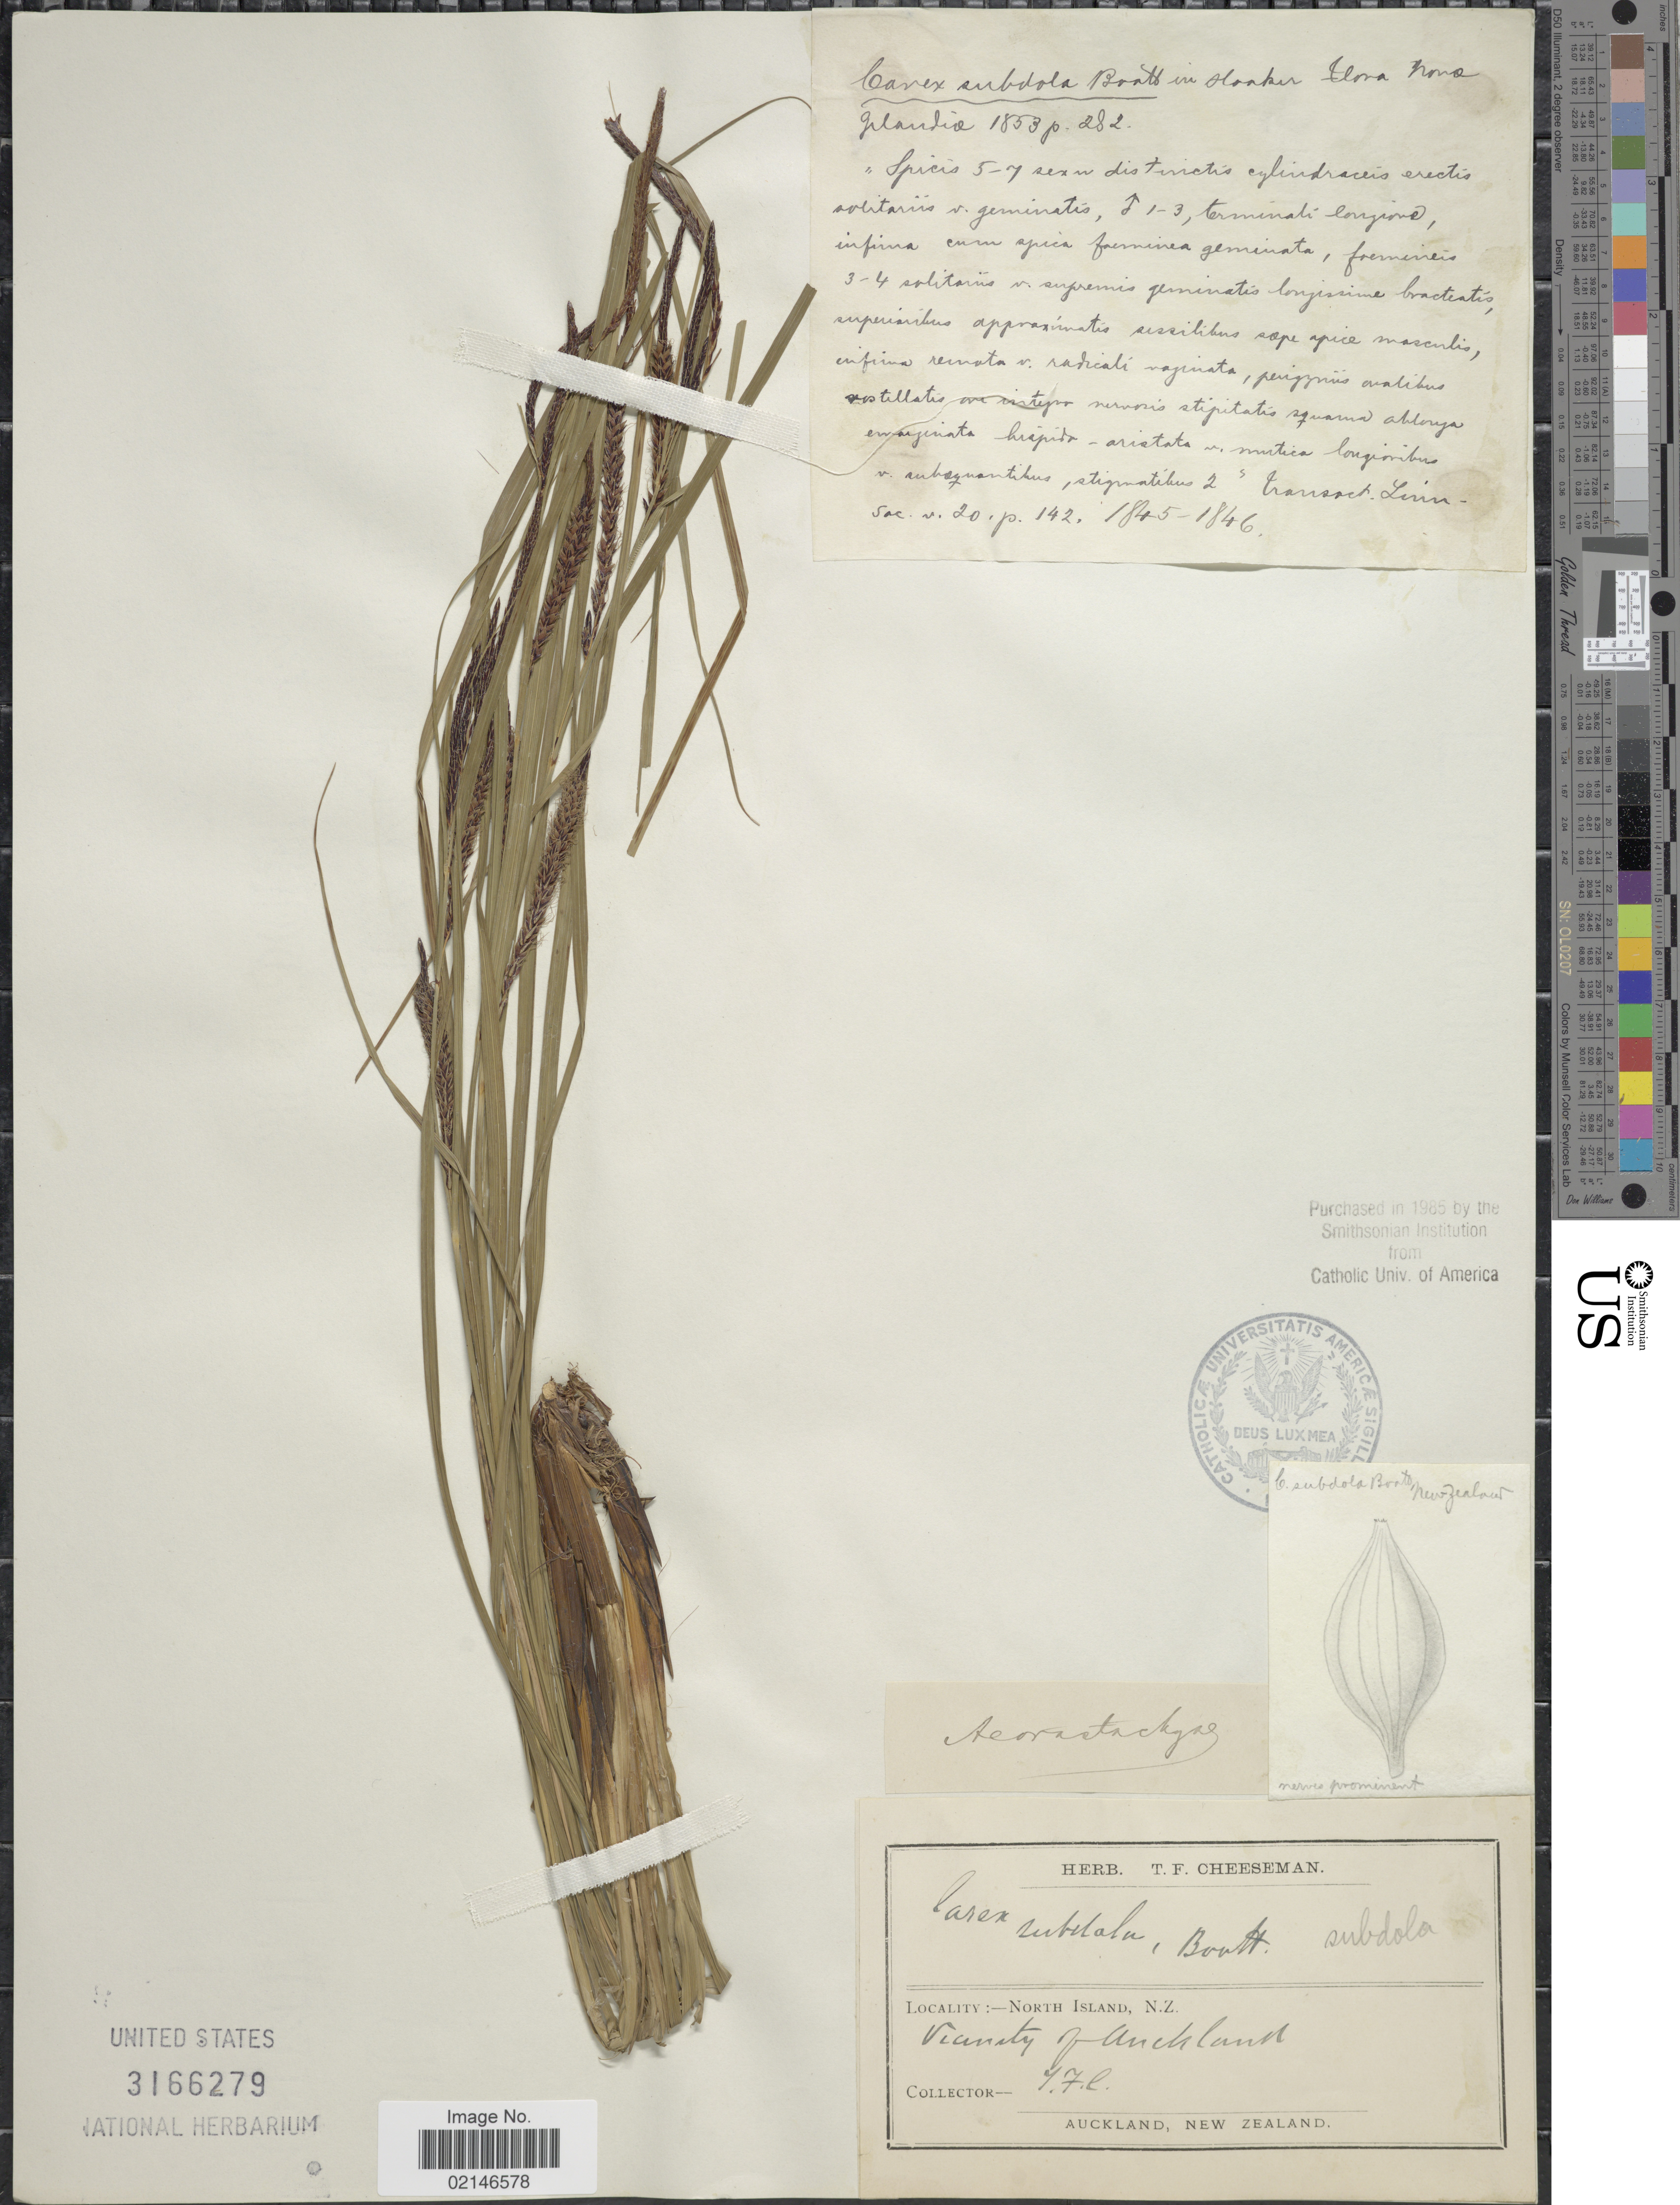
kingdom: Plantae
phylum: Tracheophyta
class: Liliopsida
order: Poales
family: Cyperaceae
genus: Carex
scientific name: Carex subdola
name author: Boott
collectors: T. F. Cheeseman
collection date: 1845/1846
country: New Zealand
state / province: Auckland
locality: North Island, Vicinity of Auckland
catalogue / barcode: US 3166279